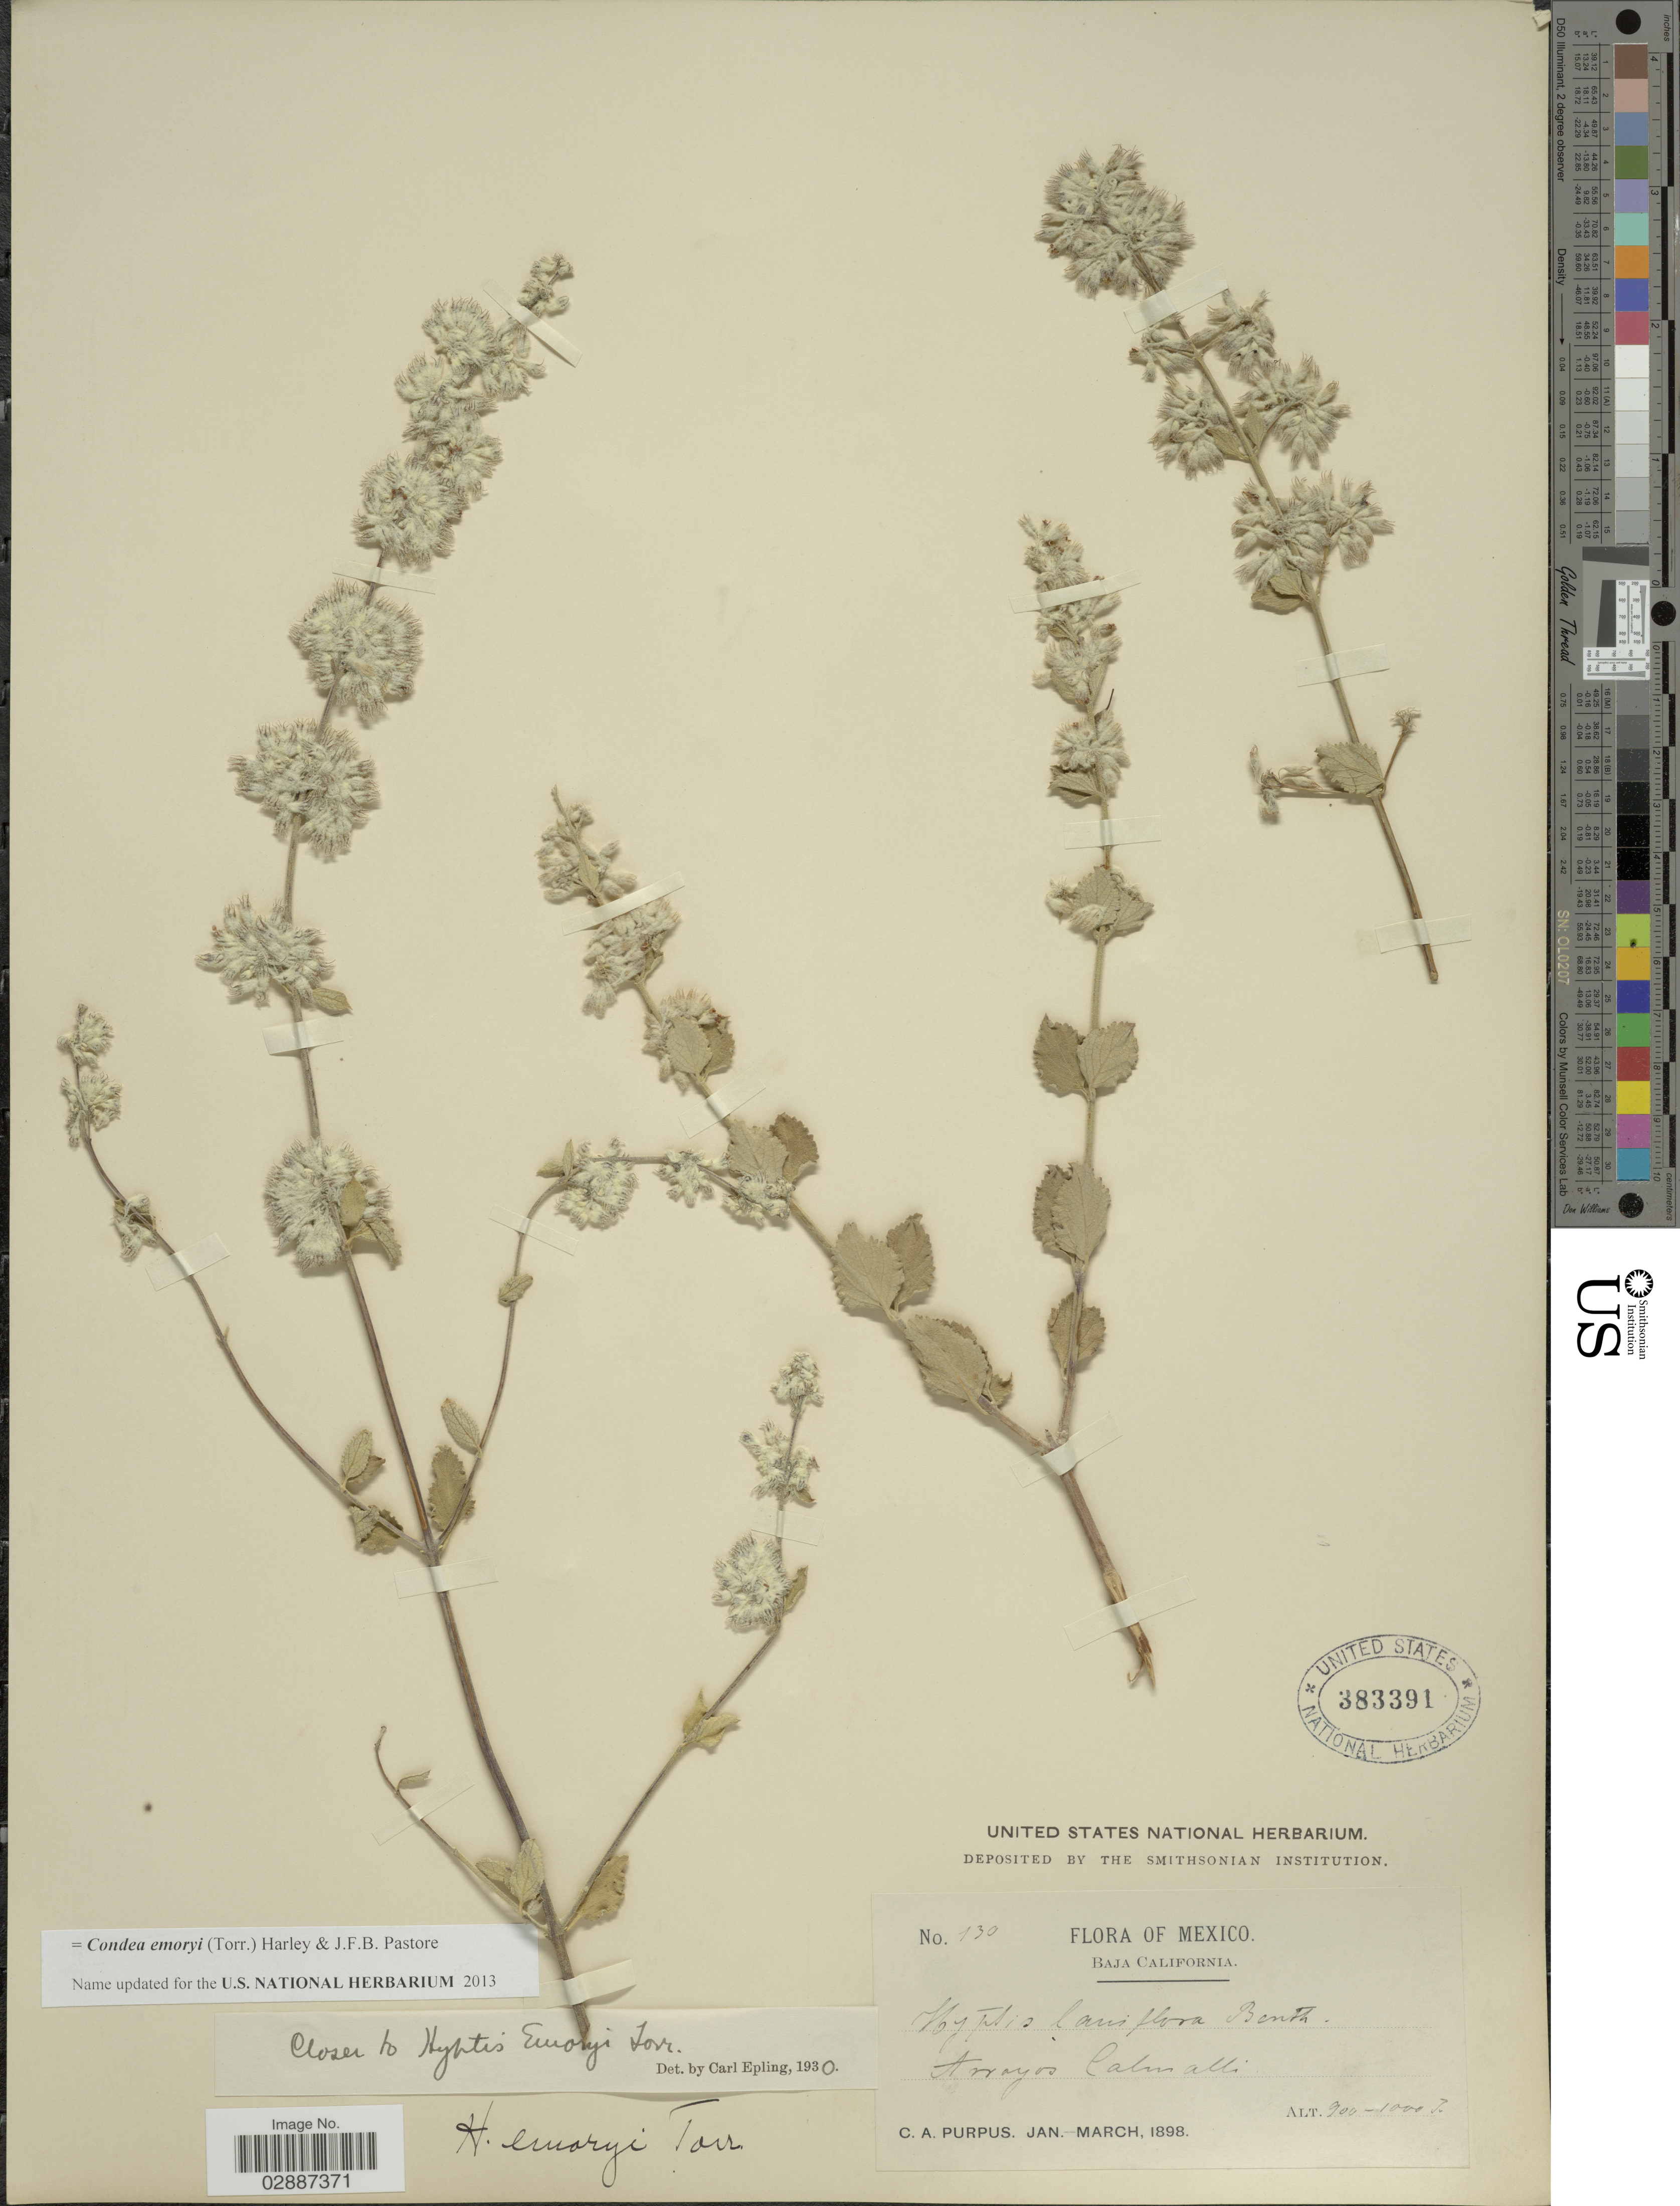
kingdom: Plantae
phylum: Tracheophyta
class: Magnoliopsida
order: Lamiales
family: Lamiaceae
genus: Condea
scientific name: Condea emoryi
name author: (Torr.) Harley & J.F.B. Pastore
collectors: C. A. Purpus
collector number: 130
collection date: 1898-01/1898-03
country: Mexico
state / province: Baja California Norte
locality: Arrayos Calmalli.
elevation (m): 274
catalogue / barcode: US 383391